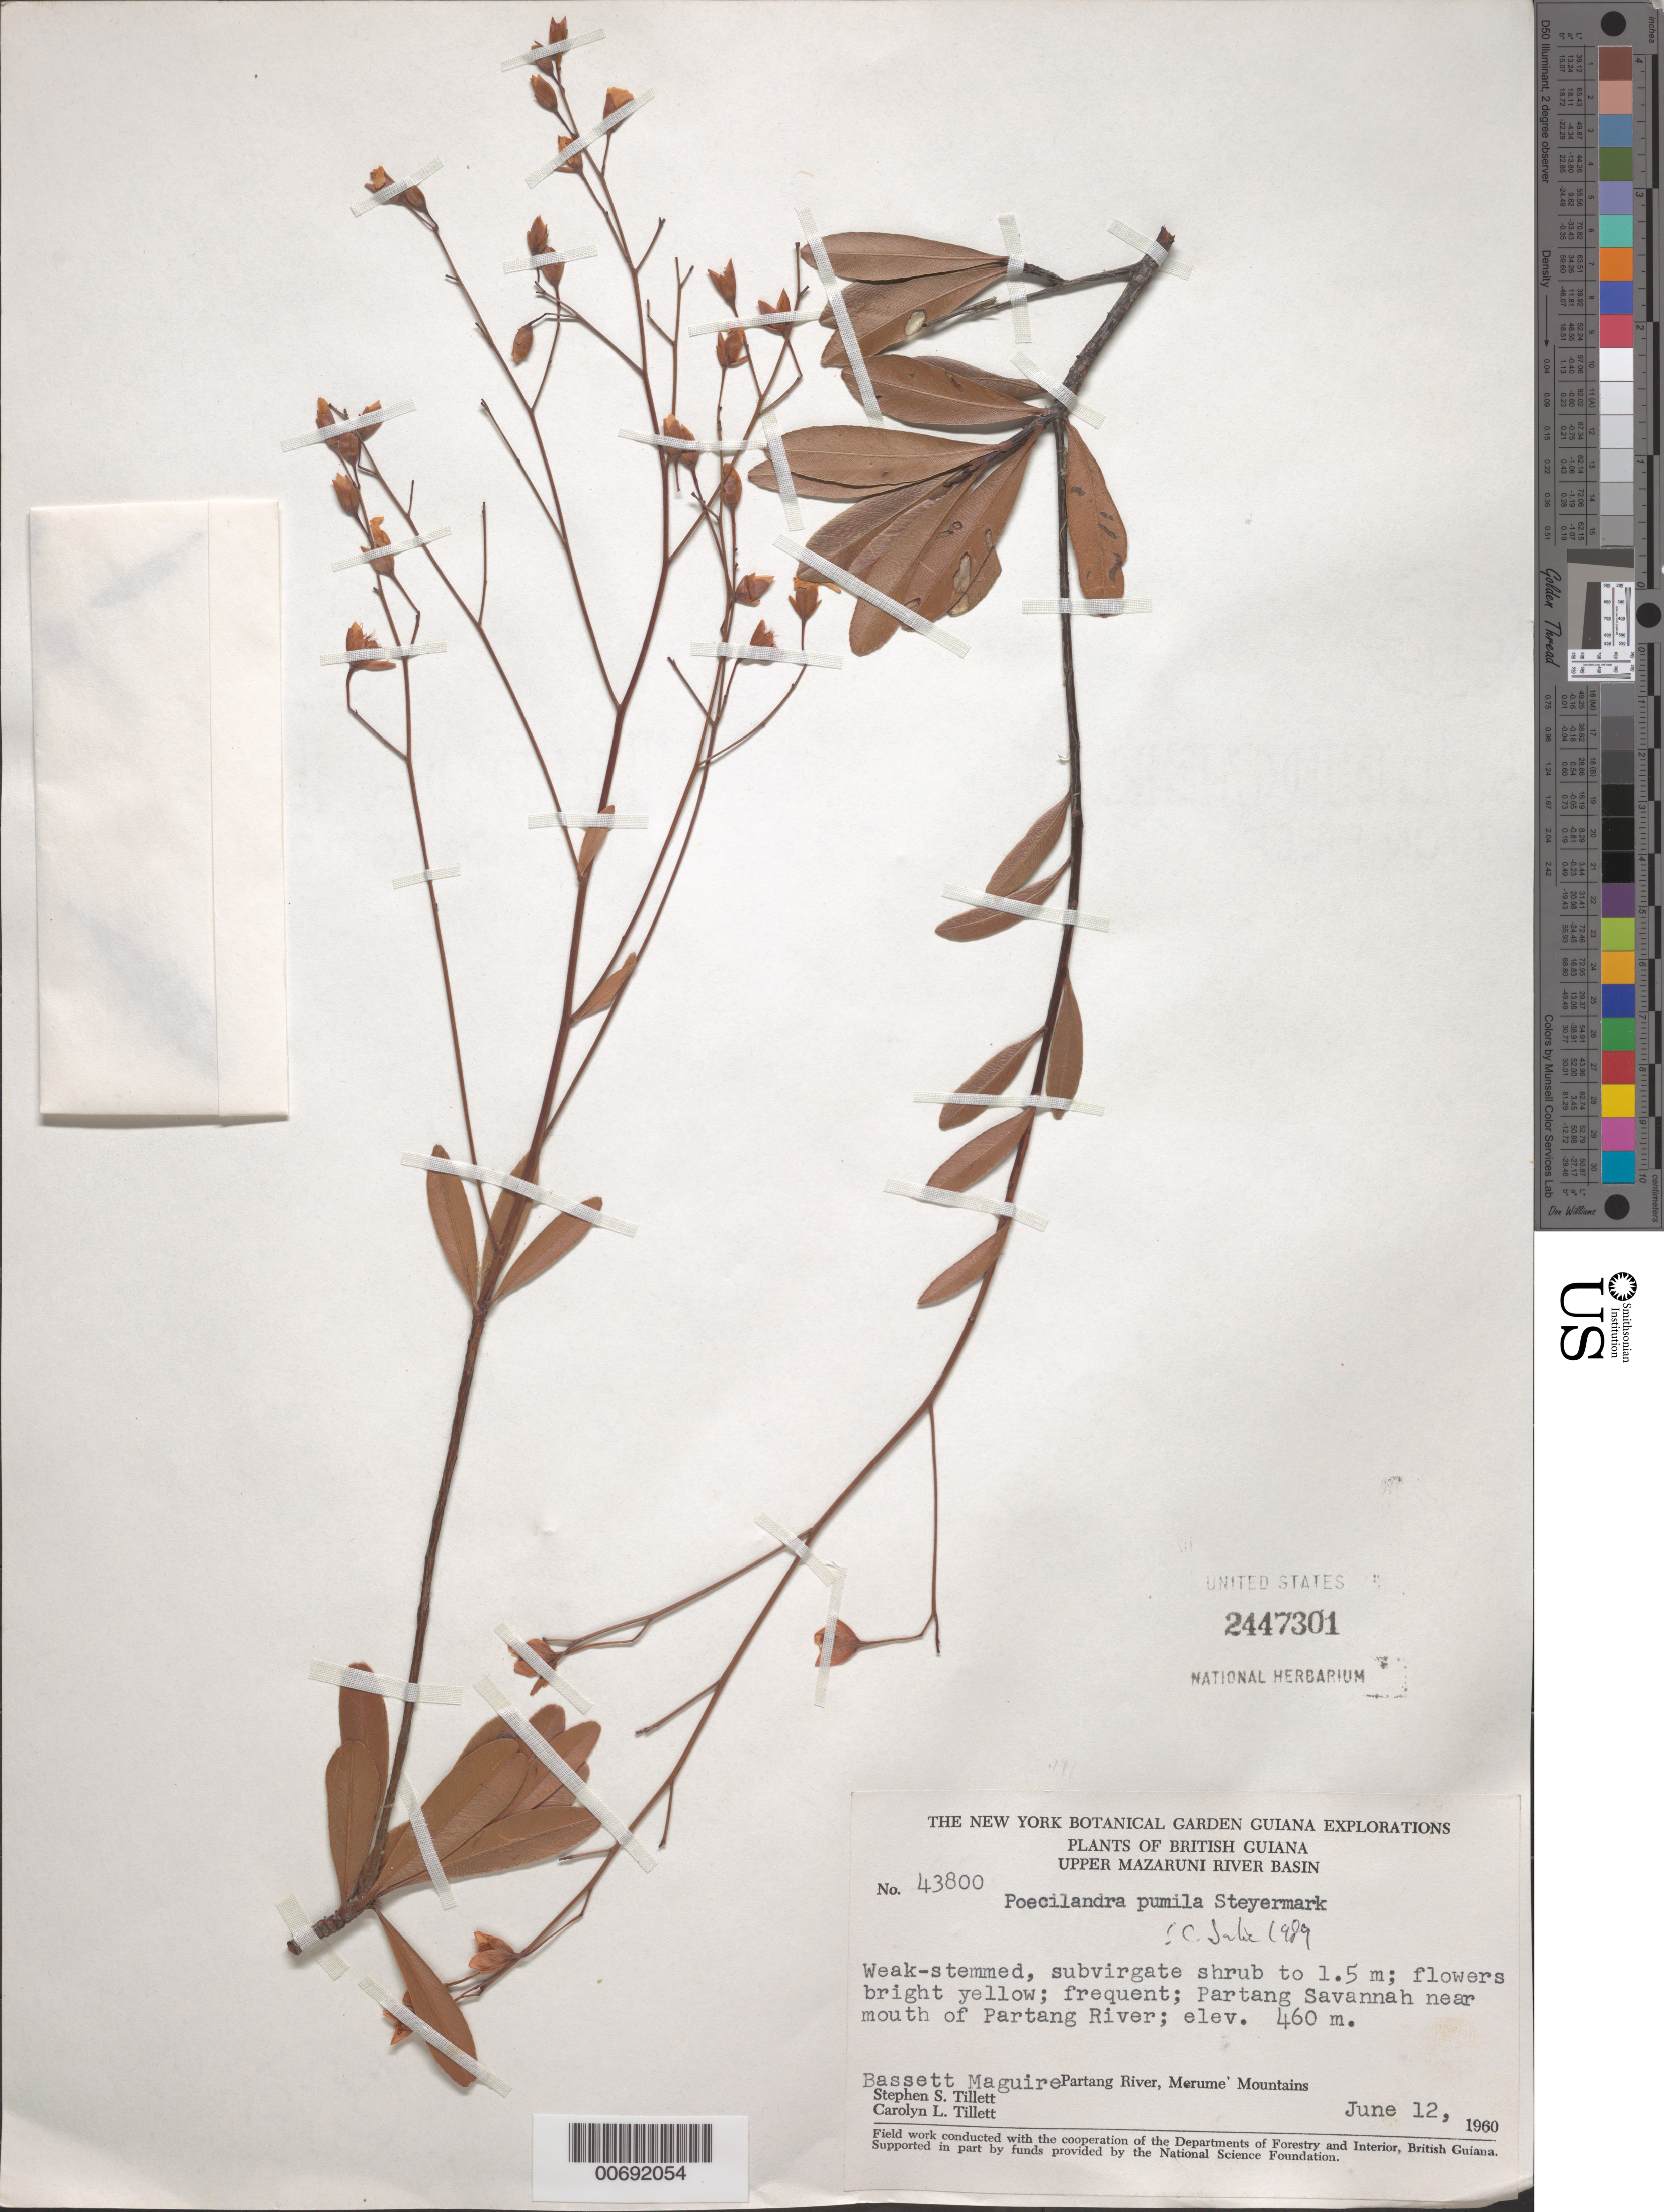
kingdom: Plantae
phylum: Tracheophyta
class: Magnoliopsida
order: Malpighiales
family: Ochnaceae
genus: Poecilandra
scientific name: Poecilandra pumila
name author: Steyerm.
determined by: Sastre, C. H. L.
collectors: S. S. Tillett, C. L. Tillett & B. Maguire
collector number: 43800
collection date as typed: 12-Jun-60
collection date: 1960-06-12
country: Guyana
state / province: Cuyuni-Mazaruni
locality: Partang Savanna, near mouth of Partang River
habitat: Savanna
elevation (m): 460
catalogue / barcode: US 2447301